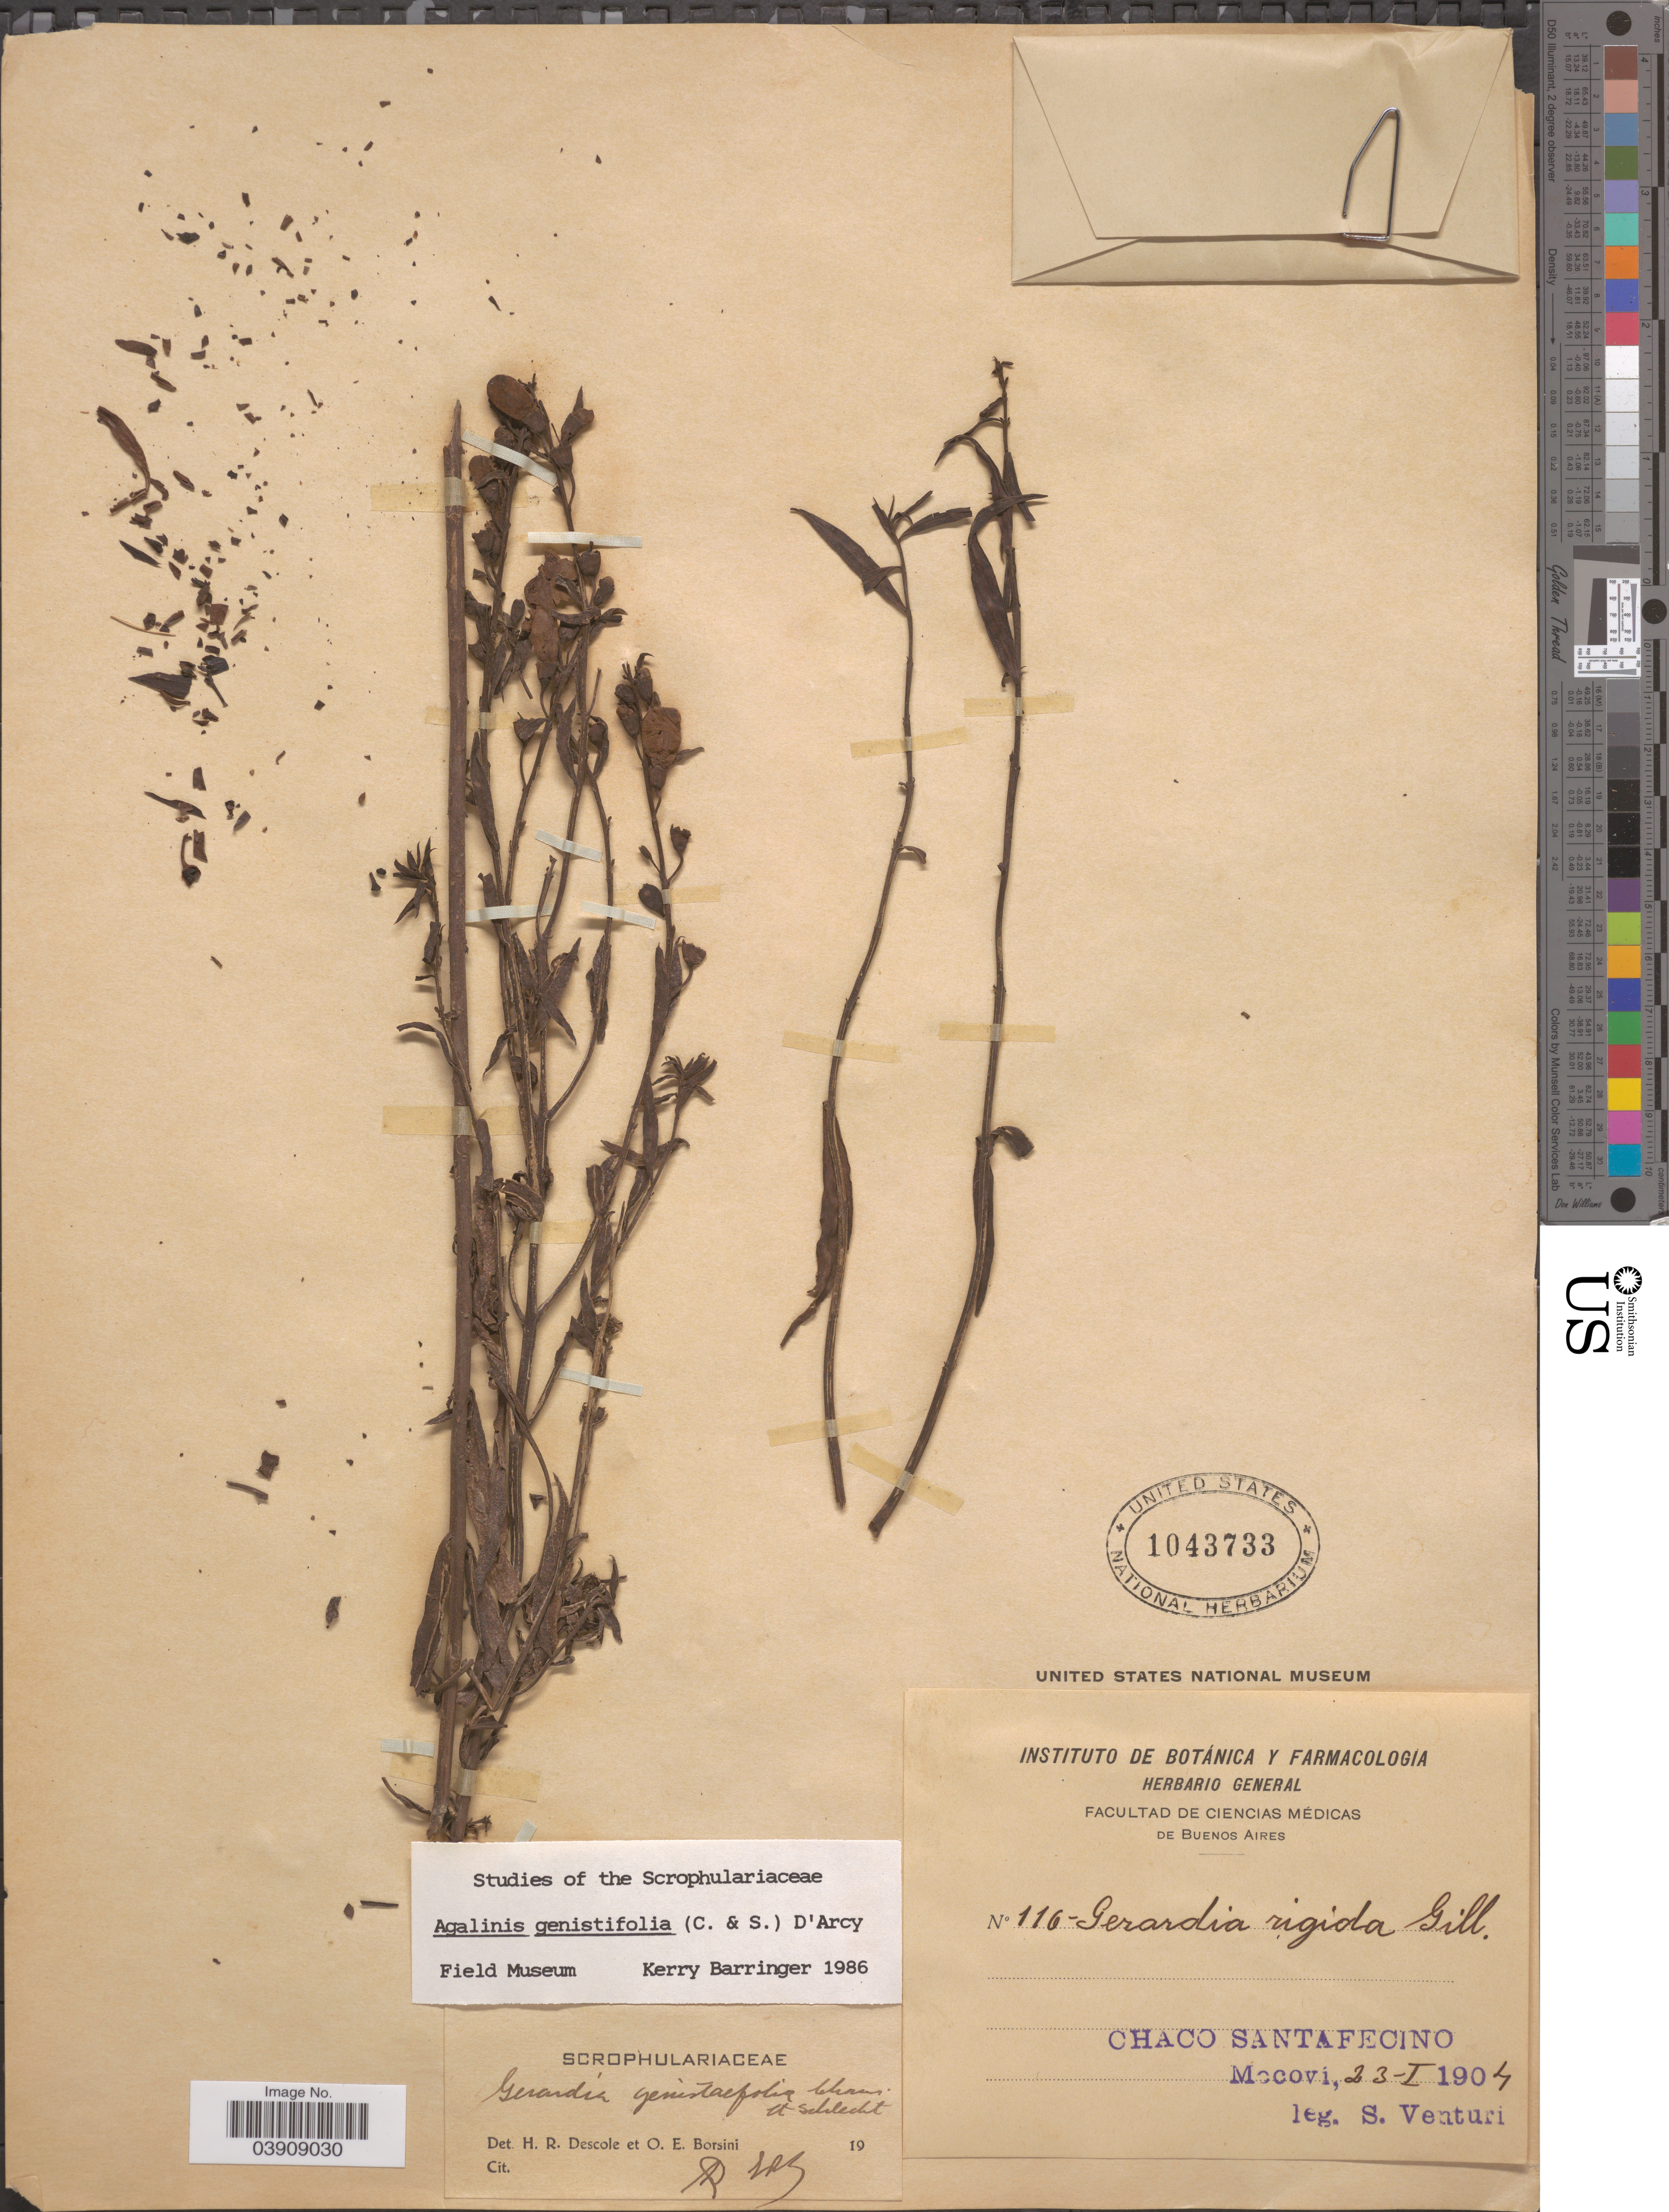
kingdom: Plantae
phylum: Tracheophyta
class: Magnoliopsida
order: Lamiales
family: Orobanchaceae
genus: Agalinis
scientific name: Agalinis genistifolia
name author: (Cham. & Schltdl.) D'Arcy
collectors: S. Venturi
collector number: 116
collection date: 1904-01-23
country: Argentina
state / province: Chaco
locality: Santa Fecino. Mocovi.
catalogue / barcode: US 1043733